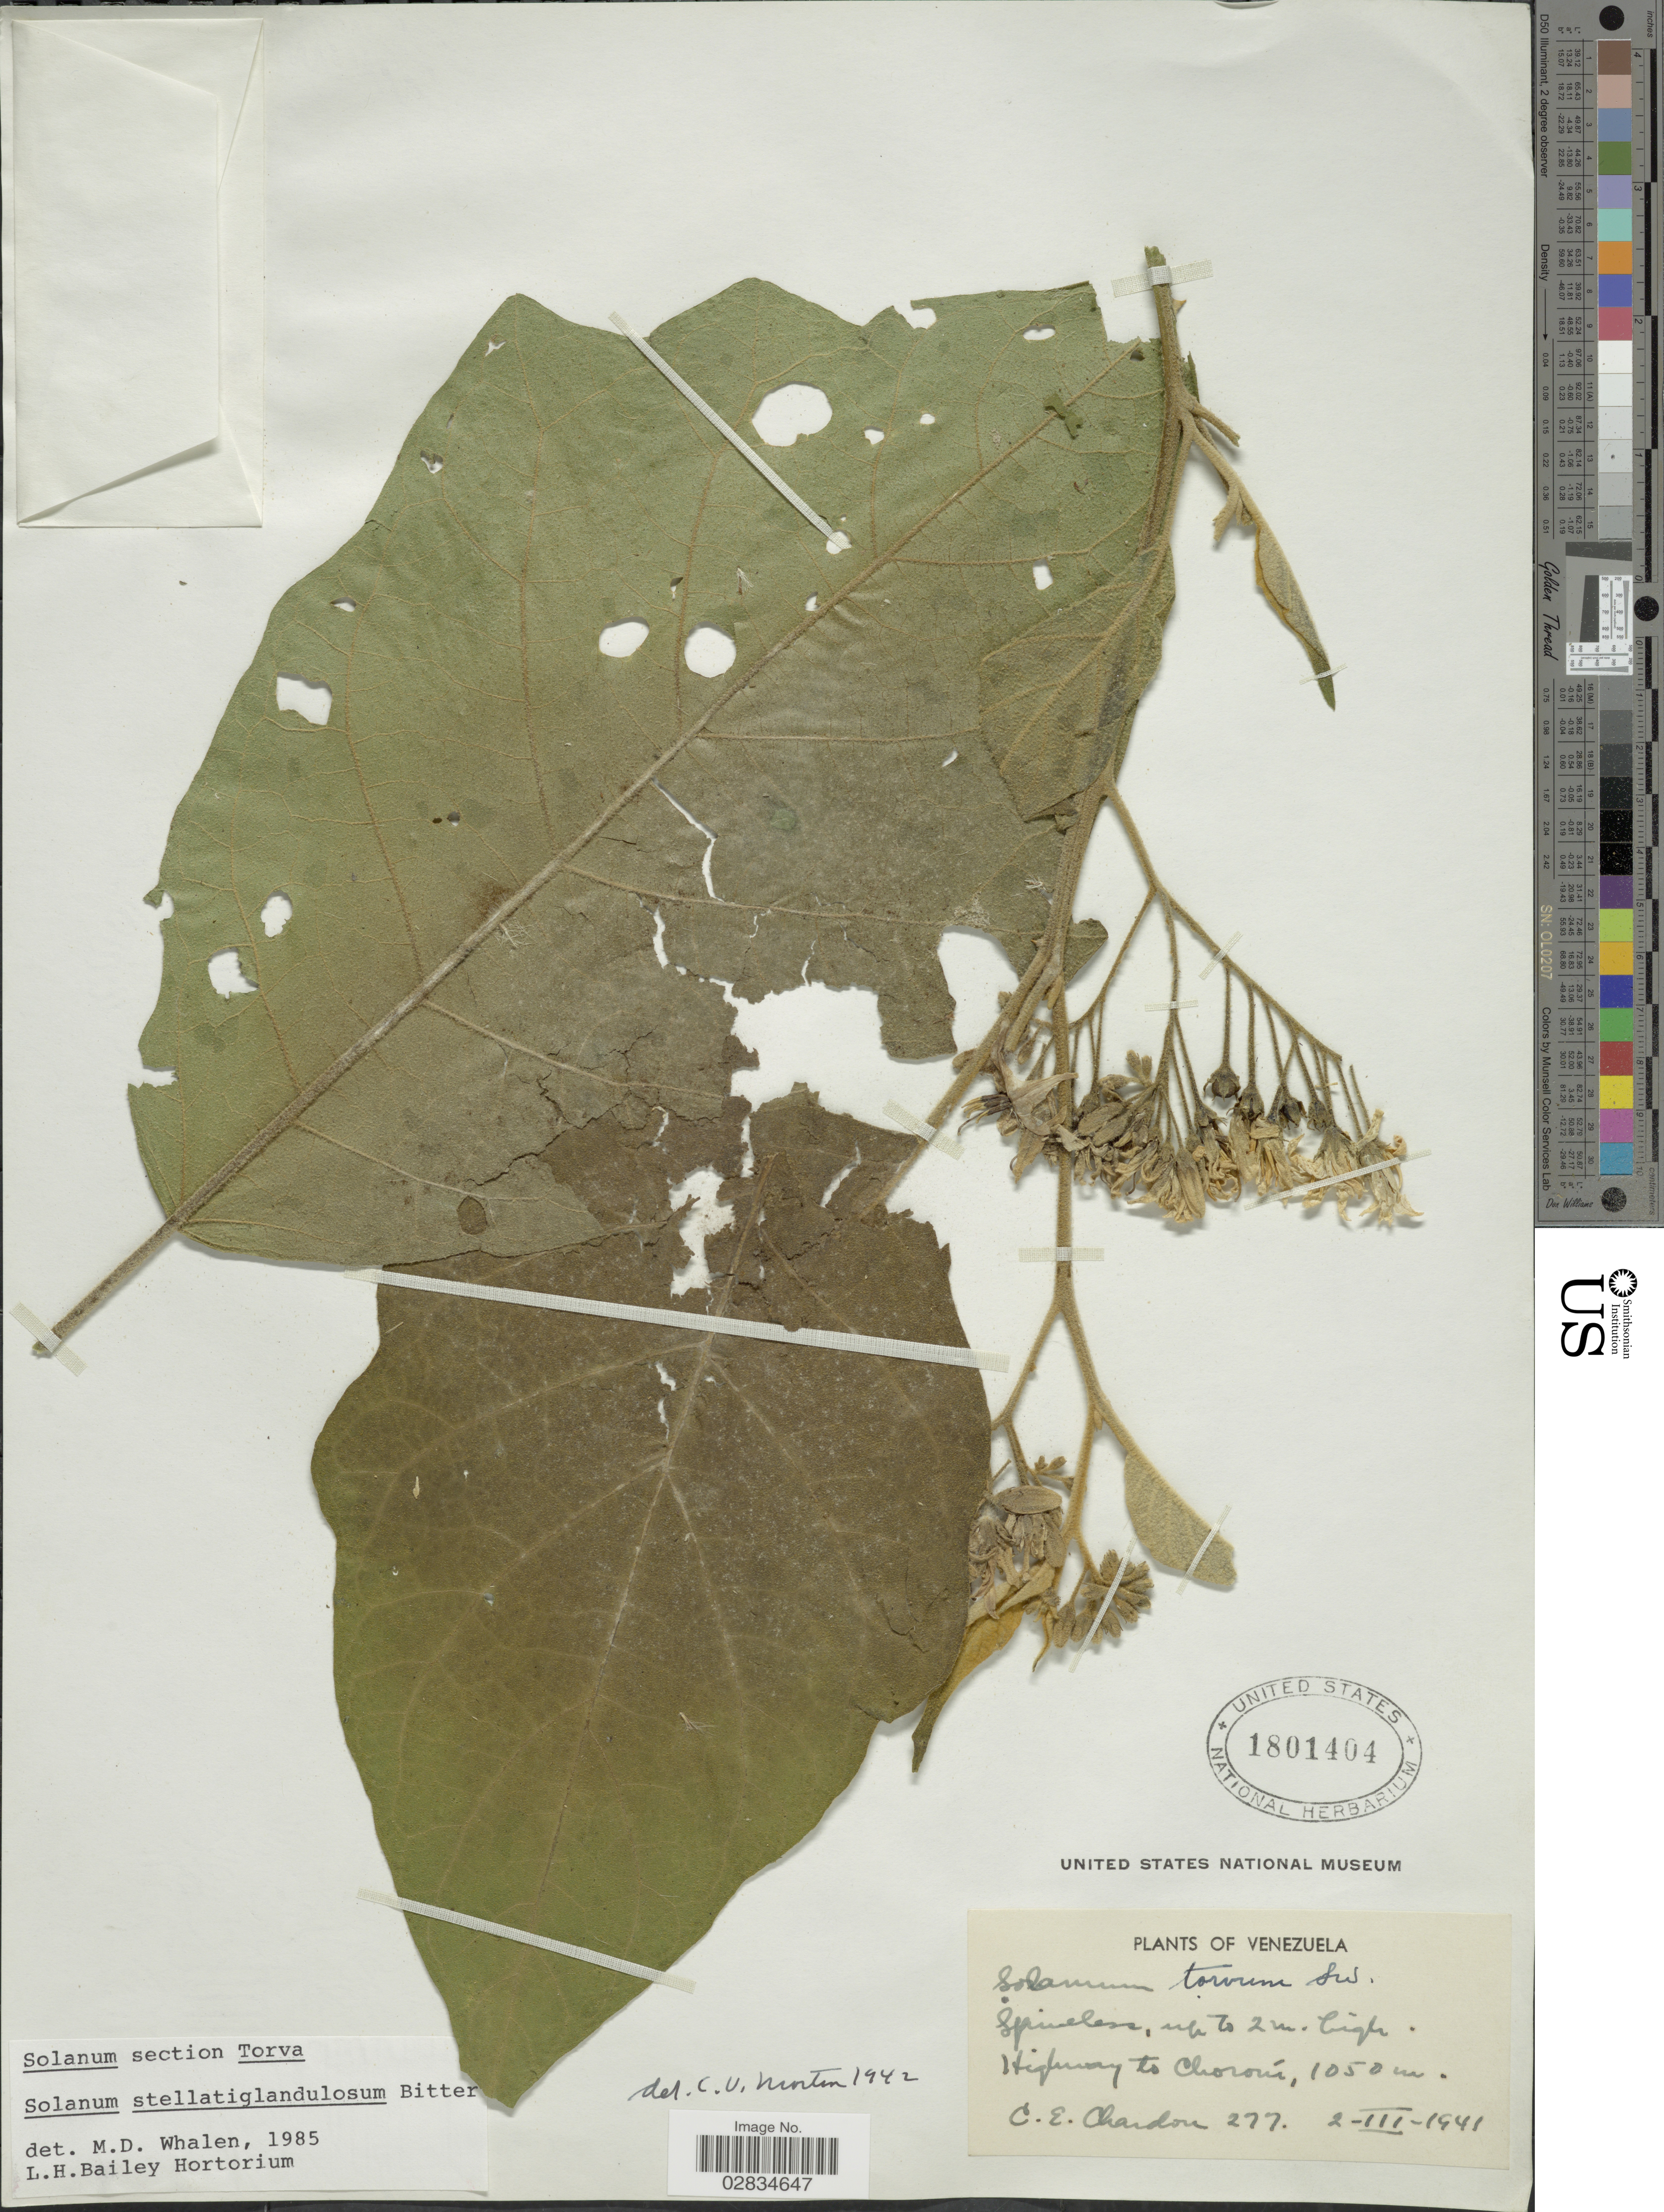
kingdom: Plantae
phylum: Tracheophyta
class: Magnoliopsida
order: Solanales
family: Solanaceae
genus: Solanum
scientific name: Solanum stellatiglandulosum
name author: Bitter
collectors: C. E. Chardón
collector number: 277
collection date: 1941-03-02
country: Venezuela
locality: Highway to Choroní.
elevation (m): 1050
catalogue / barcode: US 1801404